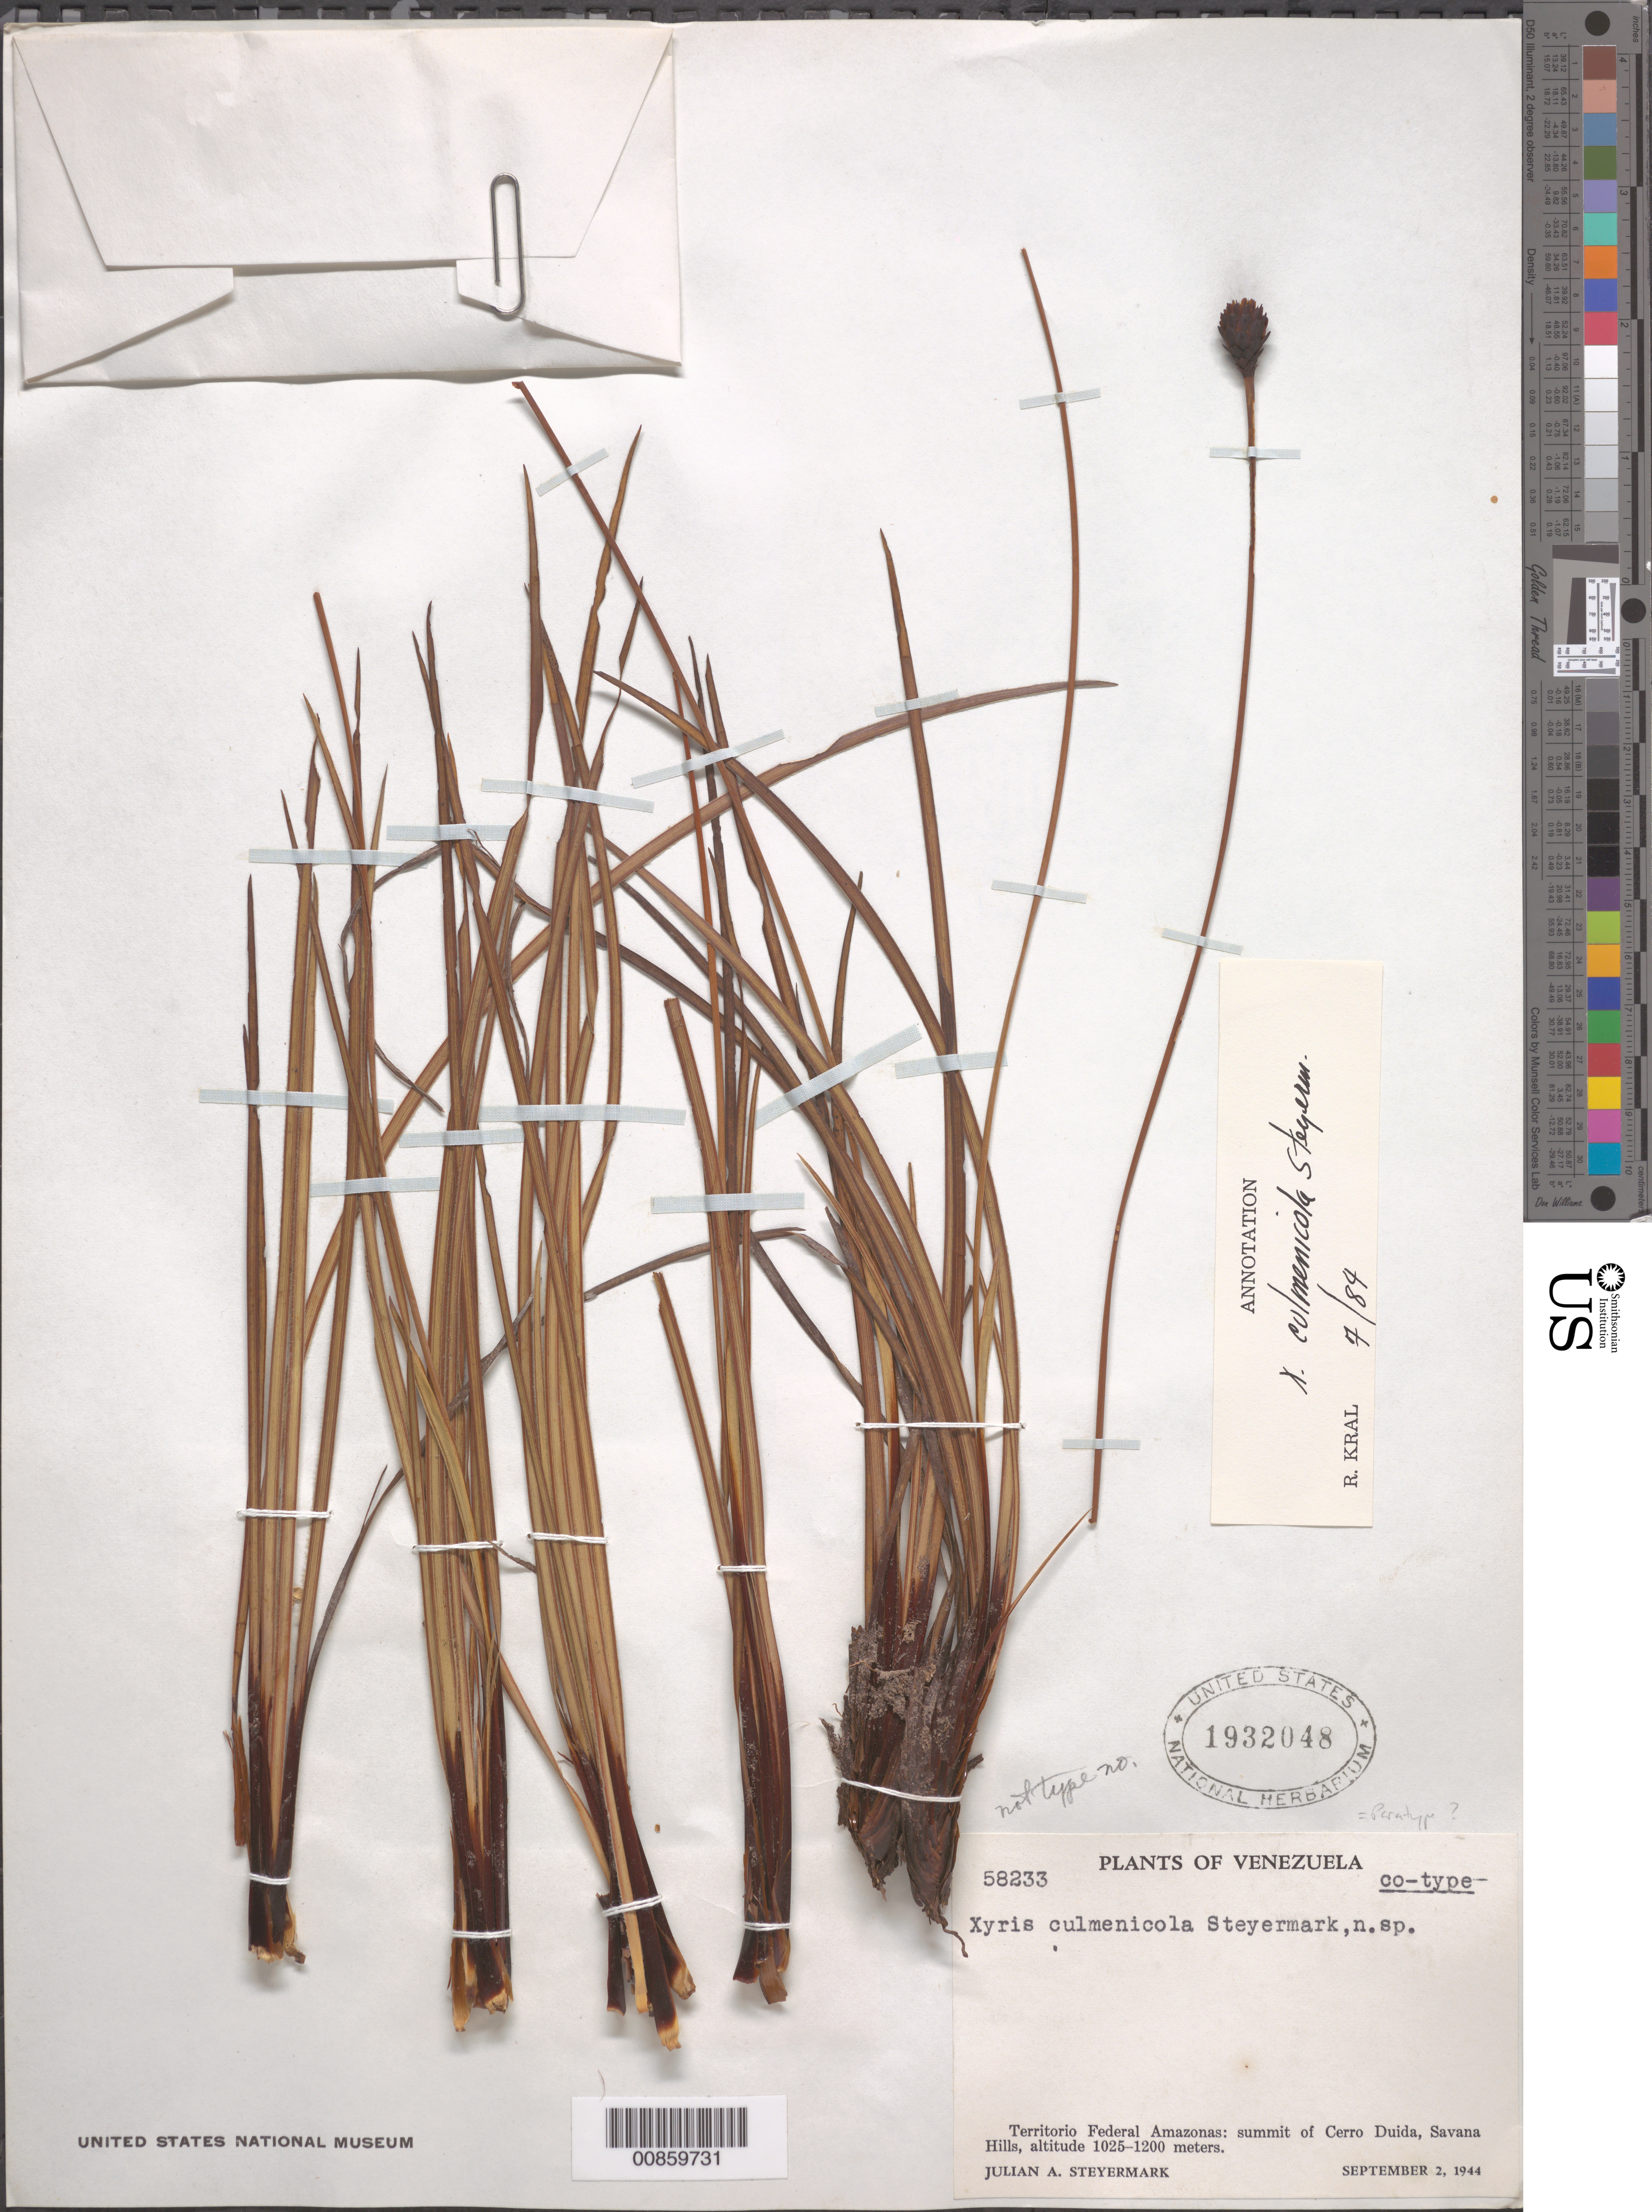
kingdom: Plantae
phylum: Tracheophyta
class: Liliopsida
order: Poales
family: Xyridaceae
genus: Xyris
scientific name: Xyris culmenicola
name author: Steyerm.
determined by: Kral, Robert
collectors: J. Steyermark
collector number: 58233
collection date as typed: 2-Sep-44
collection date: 1944-09-02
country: Venezuela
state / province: Amazonas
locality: Cerro Duida, summit, Caño Negro, Savanna Hills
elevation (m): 1025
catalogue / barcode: US 1932048